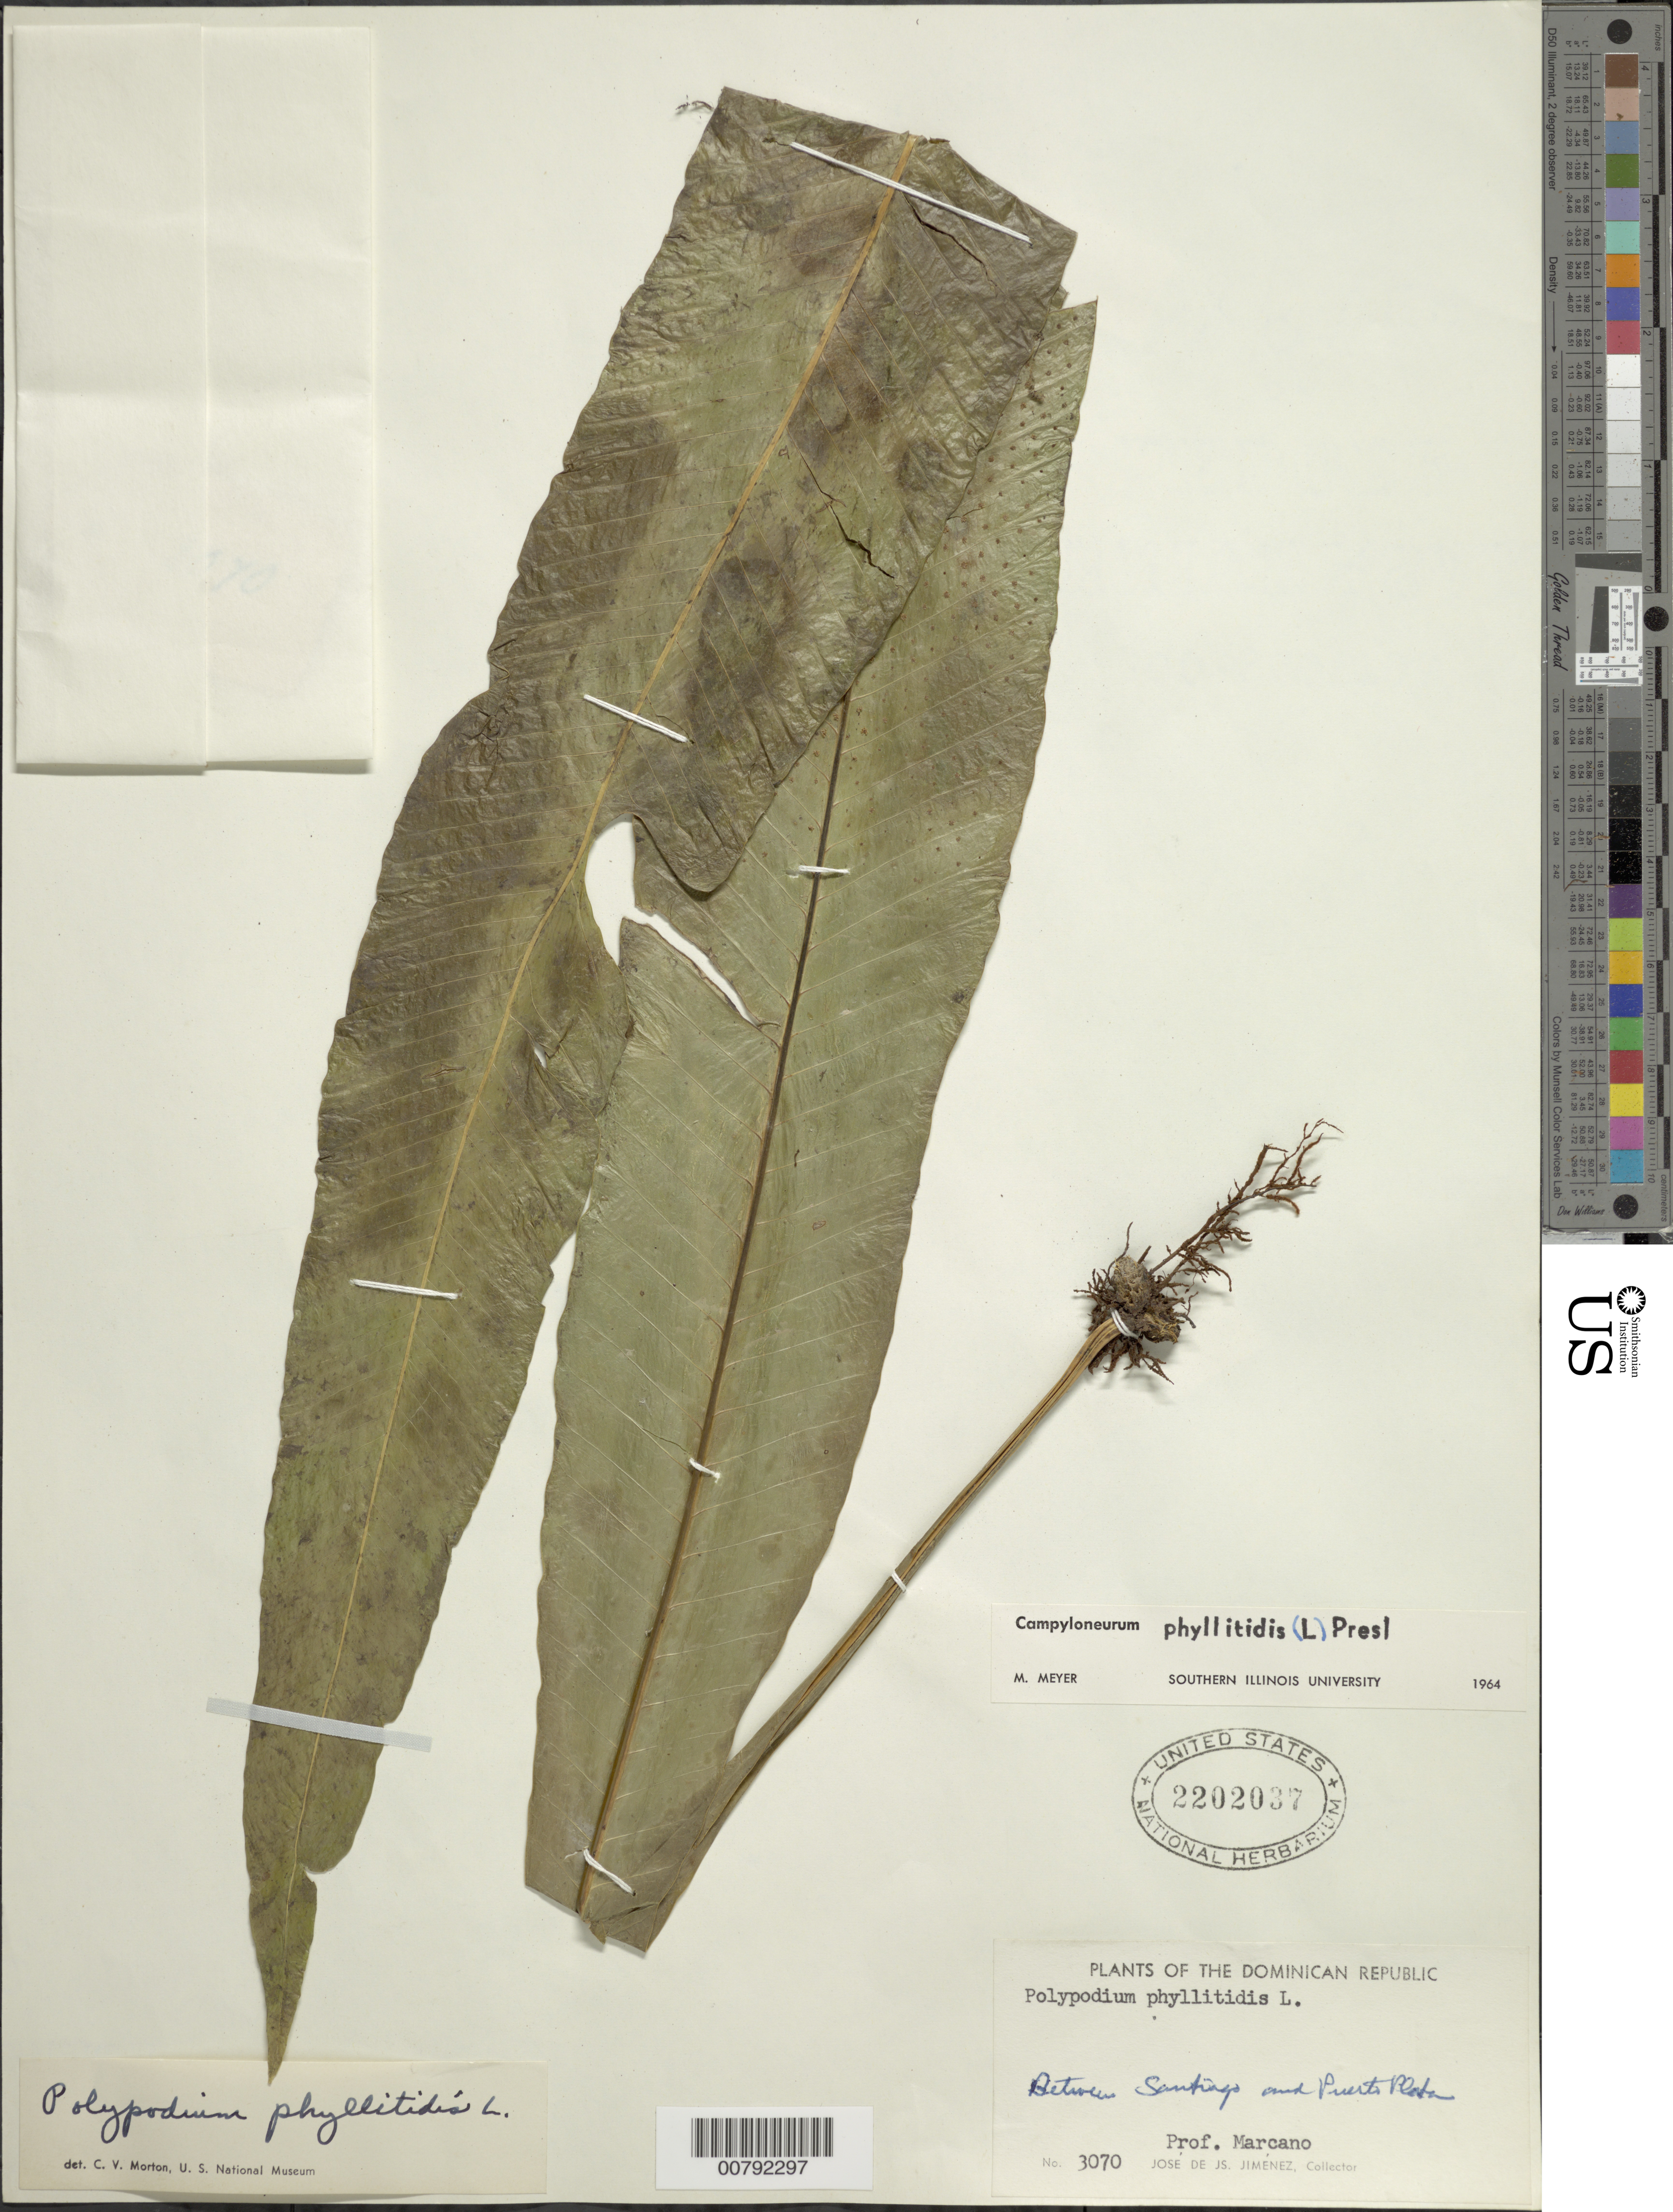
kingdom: Plantae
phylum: Tracheophyta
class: Polypodiopsida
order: Polypodiales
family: Polypodiaceae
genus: Campyloneurum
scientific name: Campyloneurum phyllitidis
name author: (L.) C. Presl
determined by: Meyer, M.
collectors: E. J. Marcano F. & J. J. Jiménez Almonte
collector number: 3070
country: Dominican Republic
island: Hispaniola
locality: Santiago to Puerto Plata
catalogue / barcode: US 2202037